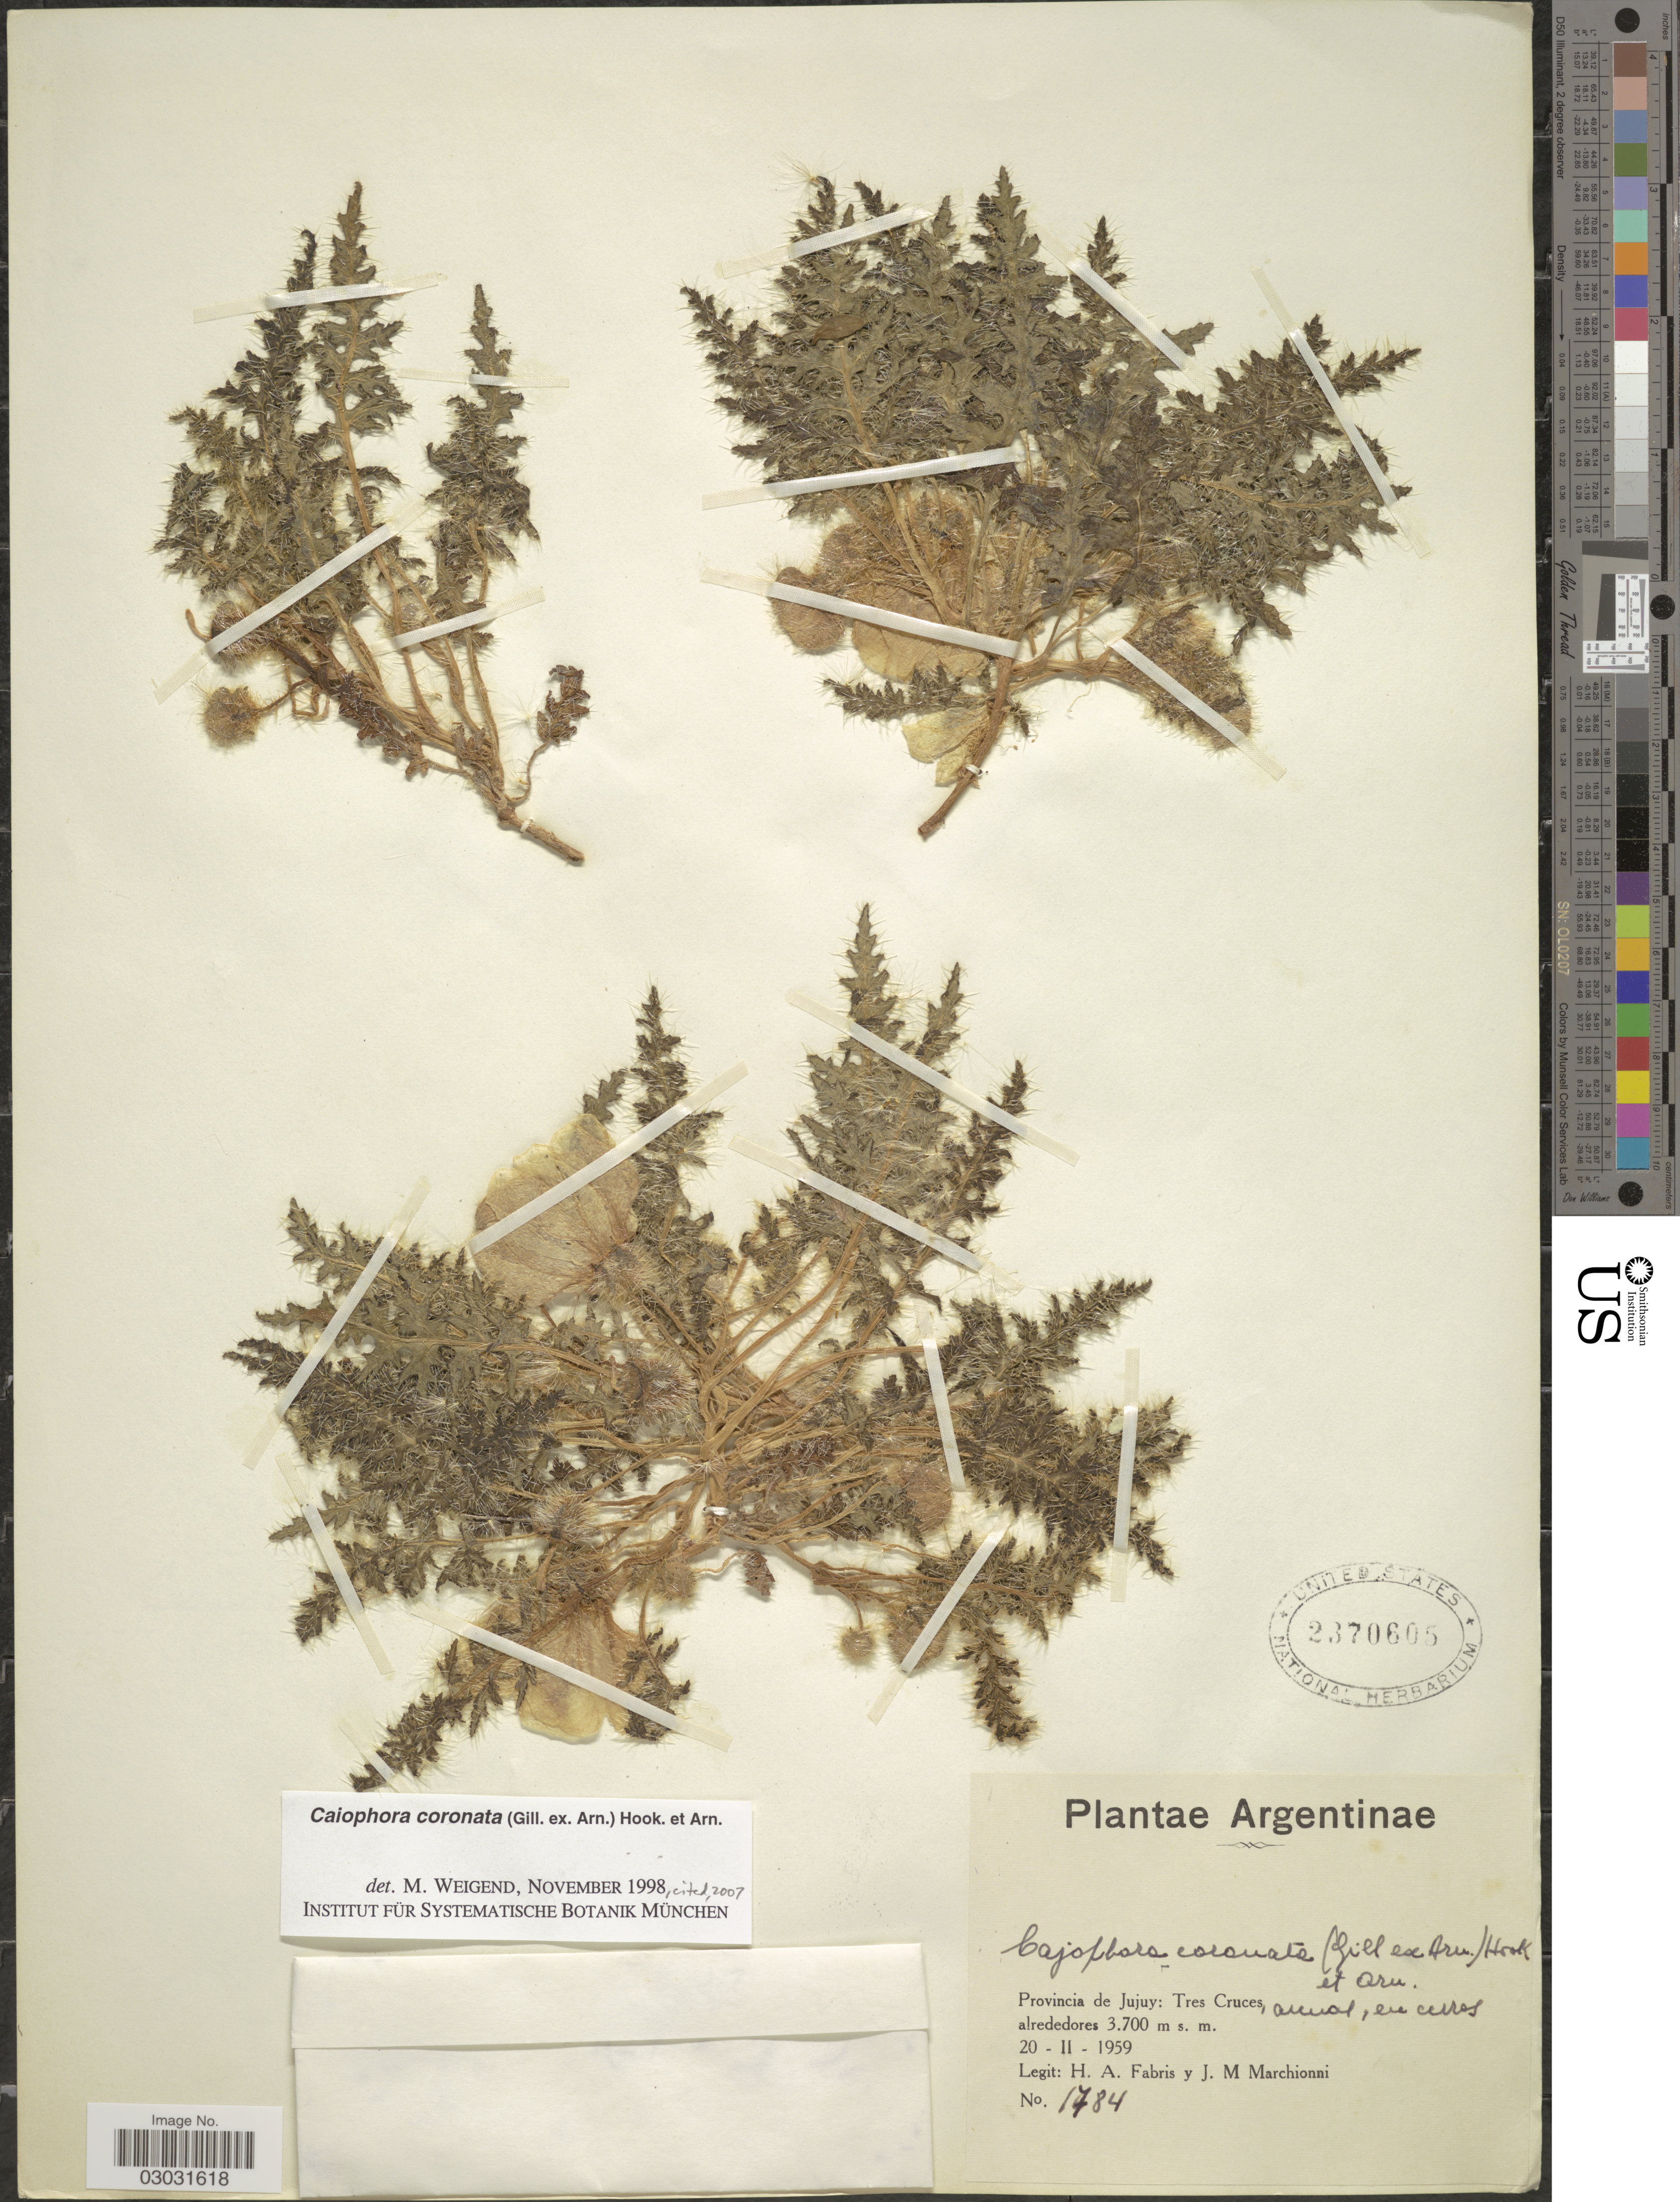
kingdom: Plantae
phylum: Tracheophyta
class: Magnoliopsida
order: Cornales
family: Loasaceae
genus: Caiophora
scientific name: Caiophora coronata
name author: (Gillies ex Arn.) Hook. & Arn.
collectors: H. A. Fabris & J. Marchionni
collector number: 1784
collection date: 1959-02-20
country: Argentina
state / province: Jujuy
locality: Tres Cruces.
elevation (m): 3700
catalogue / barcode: US 2370605